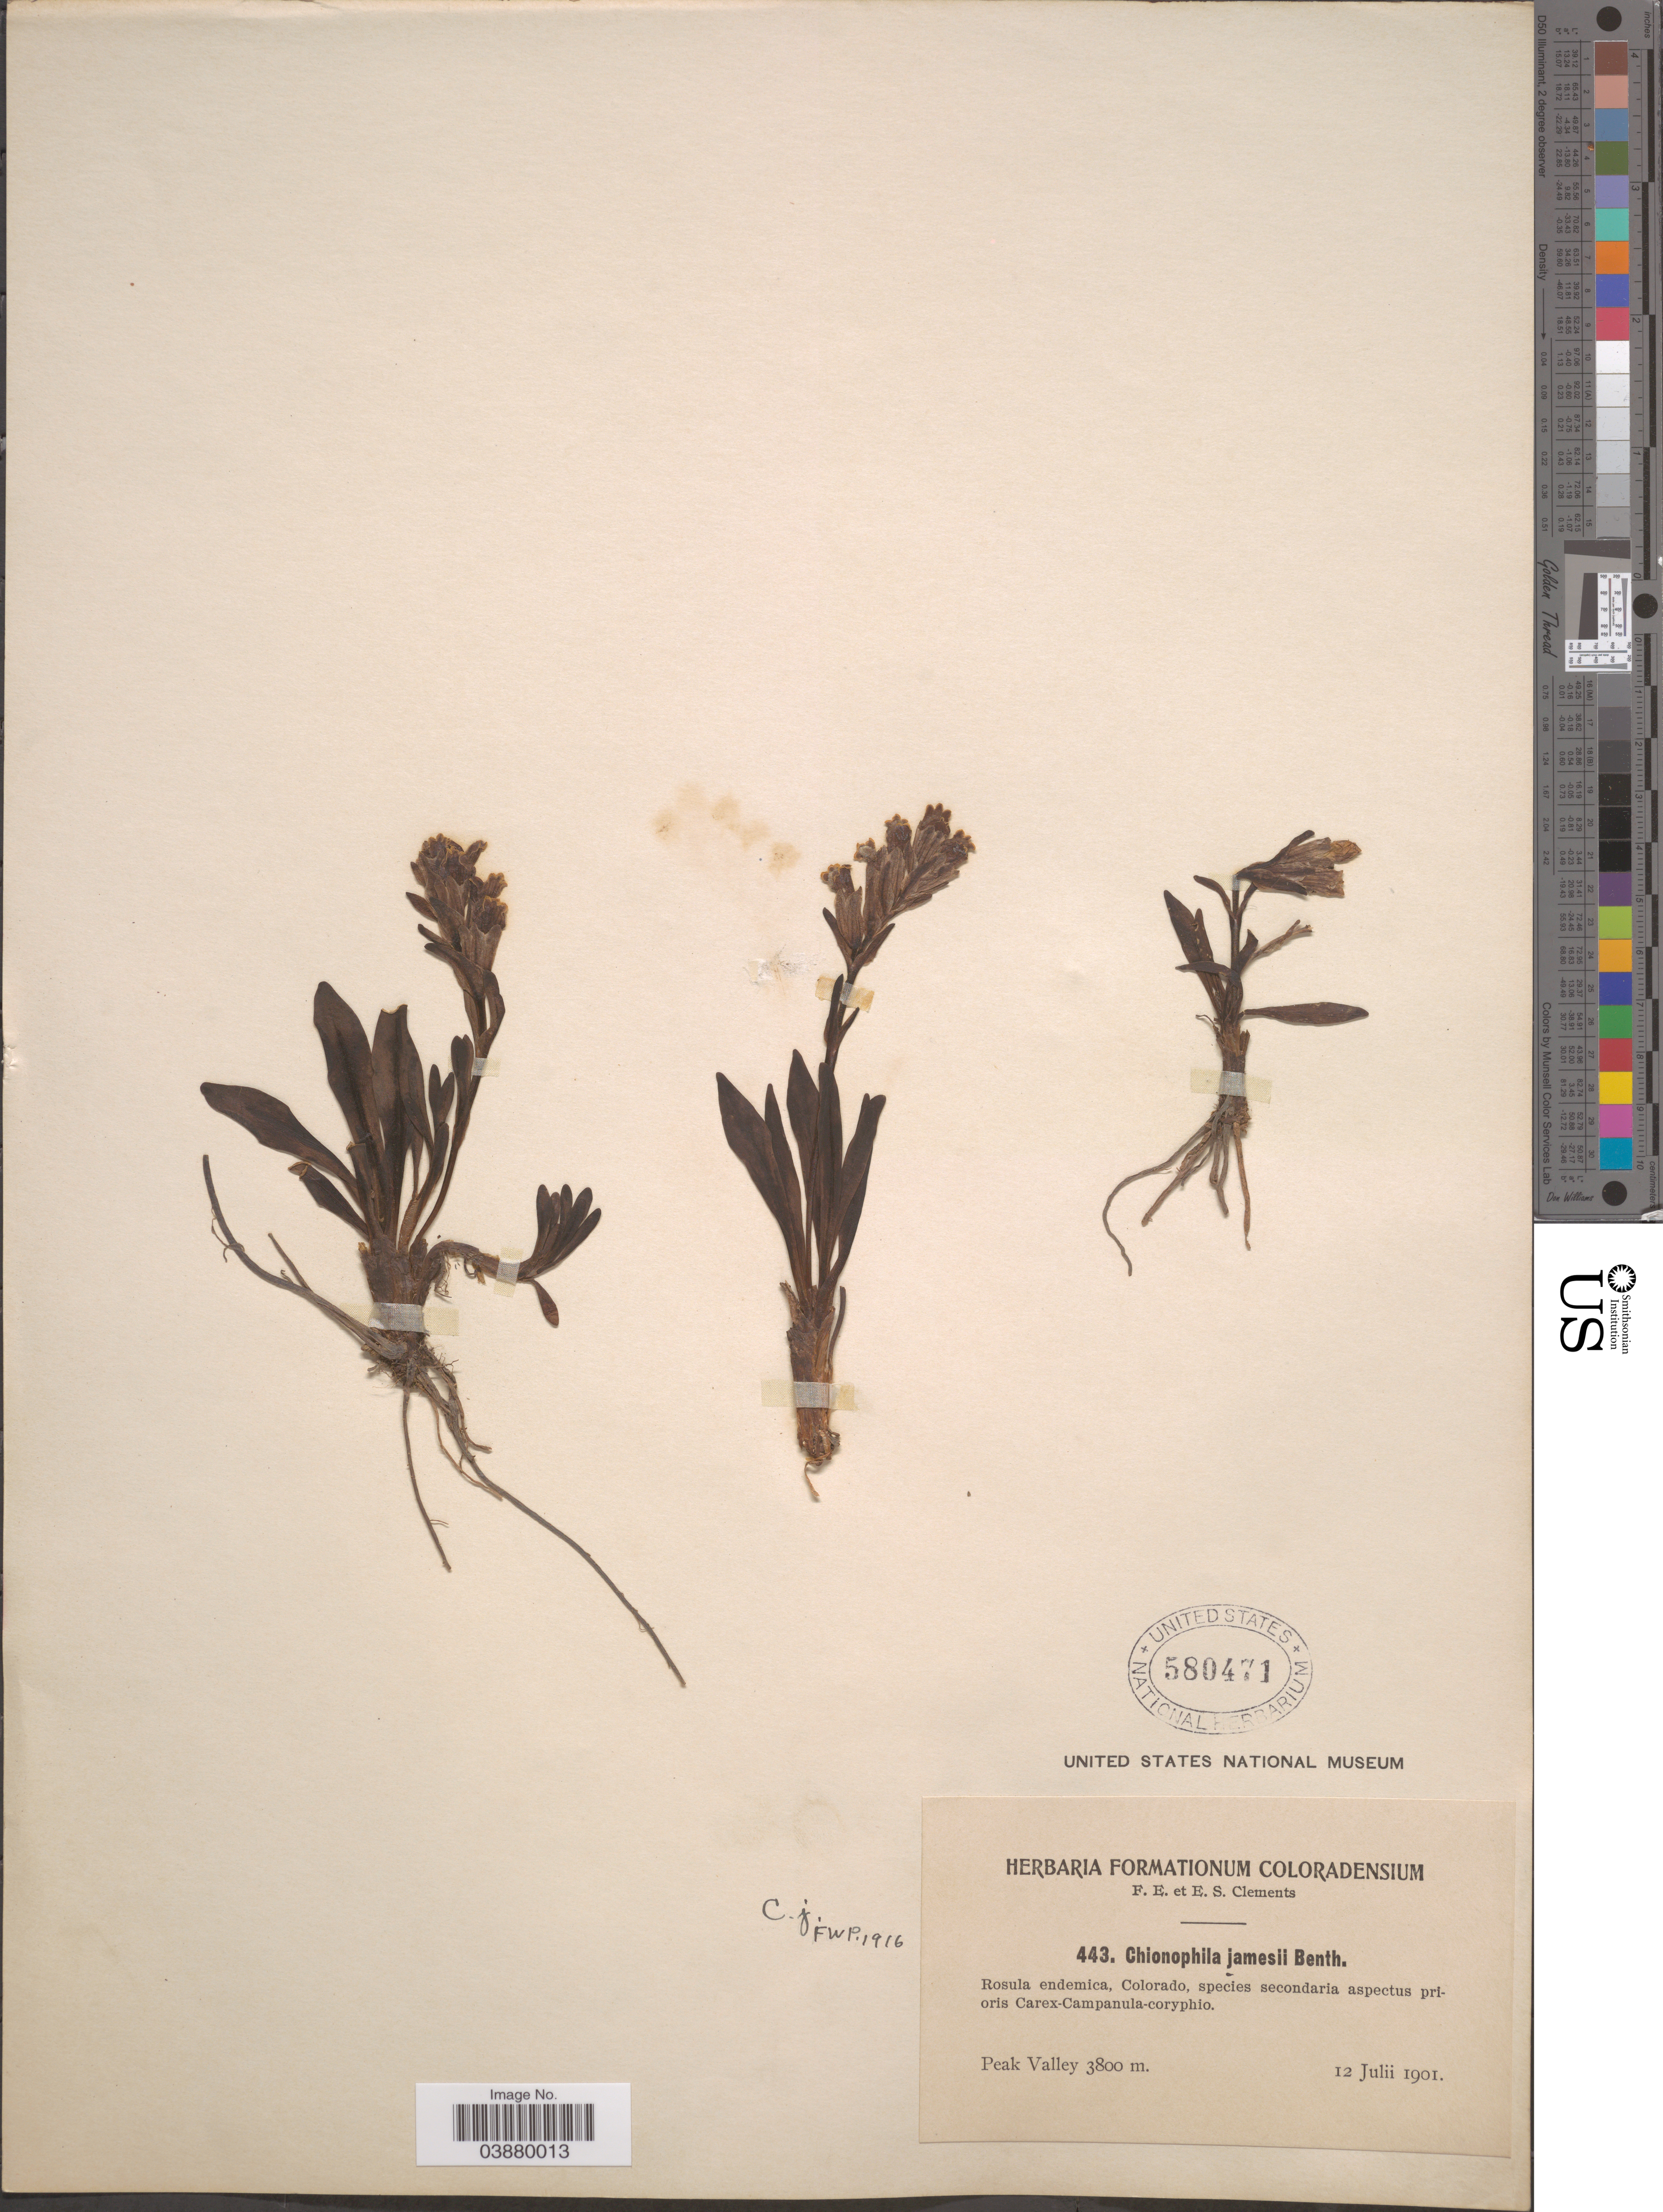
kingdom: Plantae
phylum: Tracheophyta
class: Magnoliopsida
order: Lamiales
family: Plantaginaceae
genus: Chionophila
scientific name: Chionophila jamesii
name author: Benth.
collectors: F. E. Clements & E. S. Clements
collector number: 443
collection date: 1901-07-12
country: United States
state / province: Colorado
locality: Rosula endemica, species secondaria aspectus prioris Carex-Campanula-coryphio. Peak Valley.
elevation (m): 3800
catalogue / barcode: US 580471